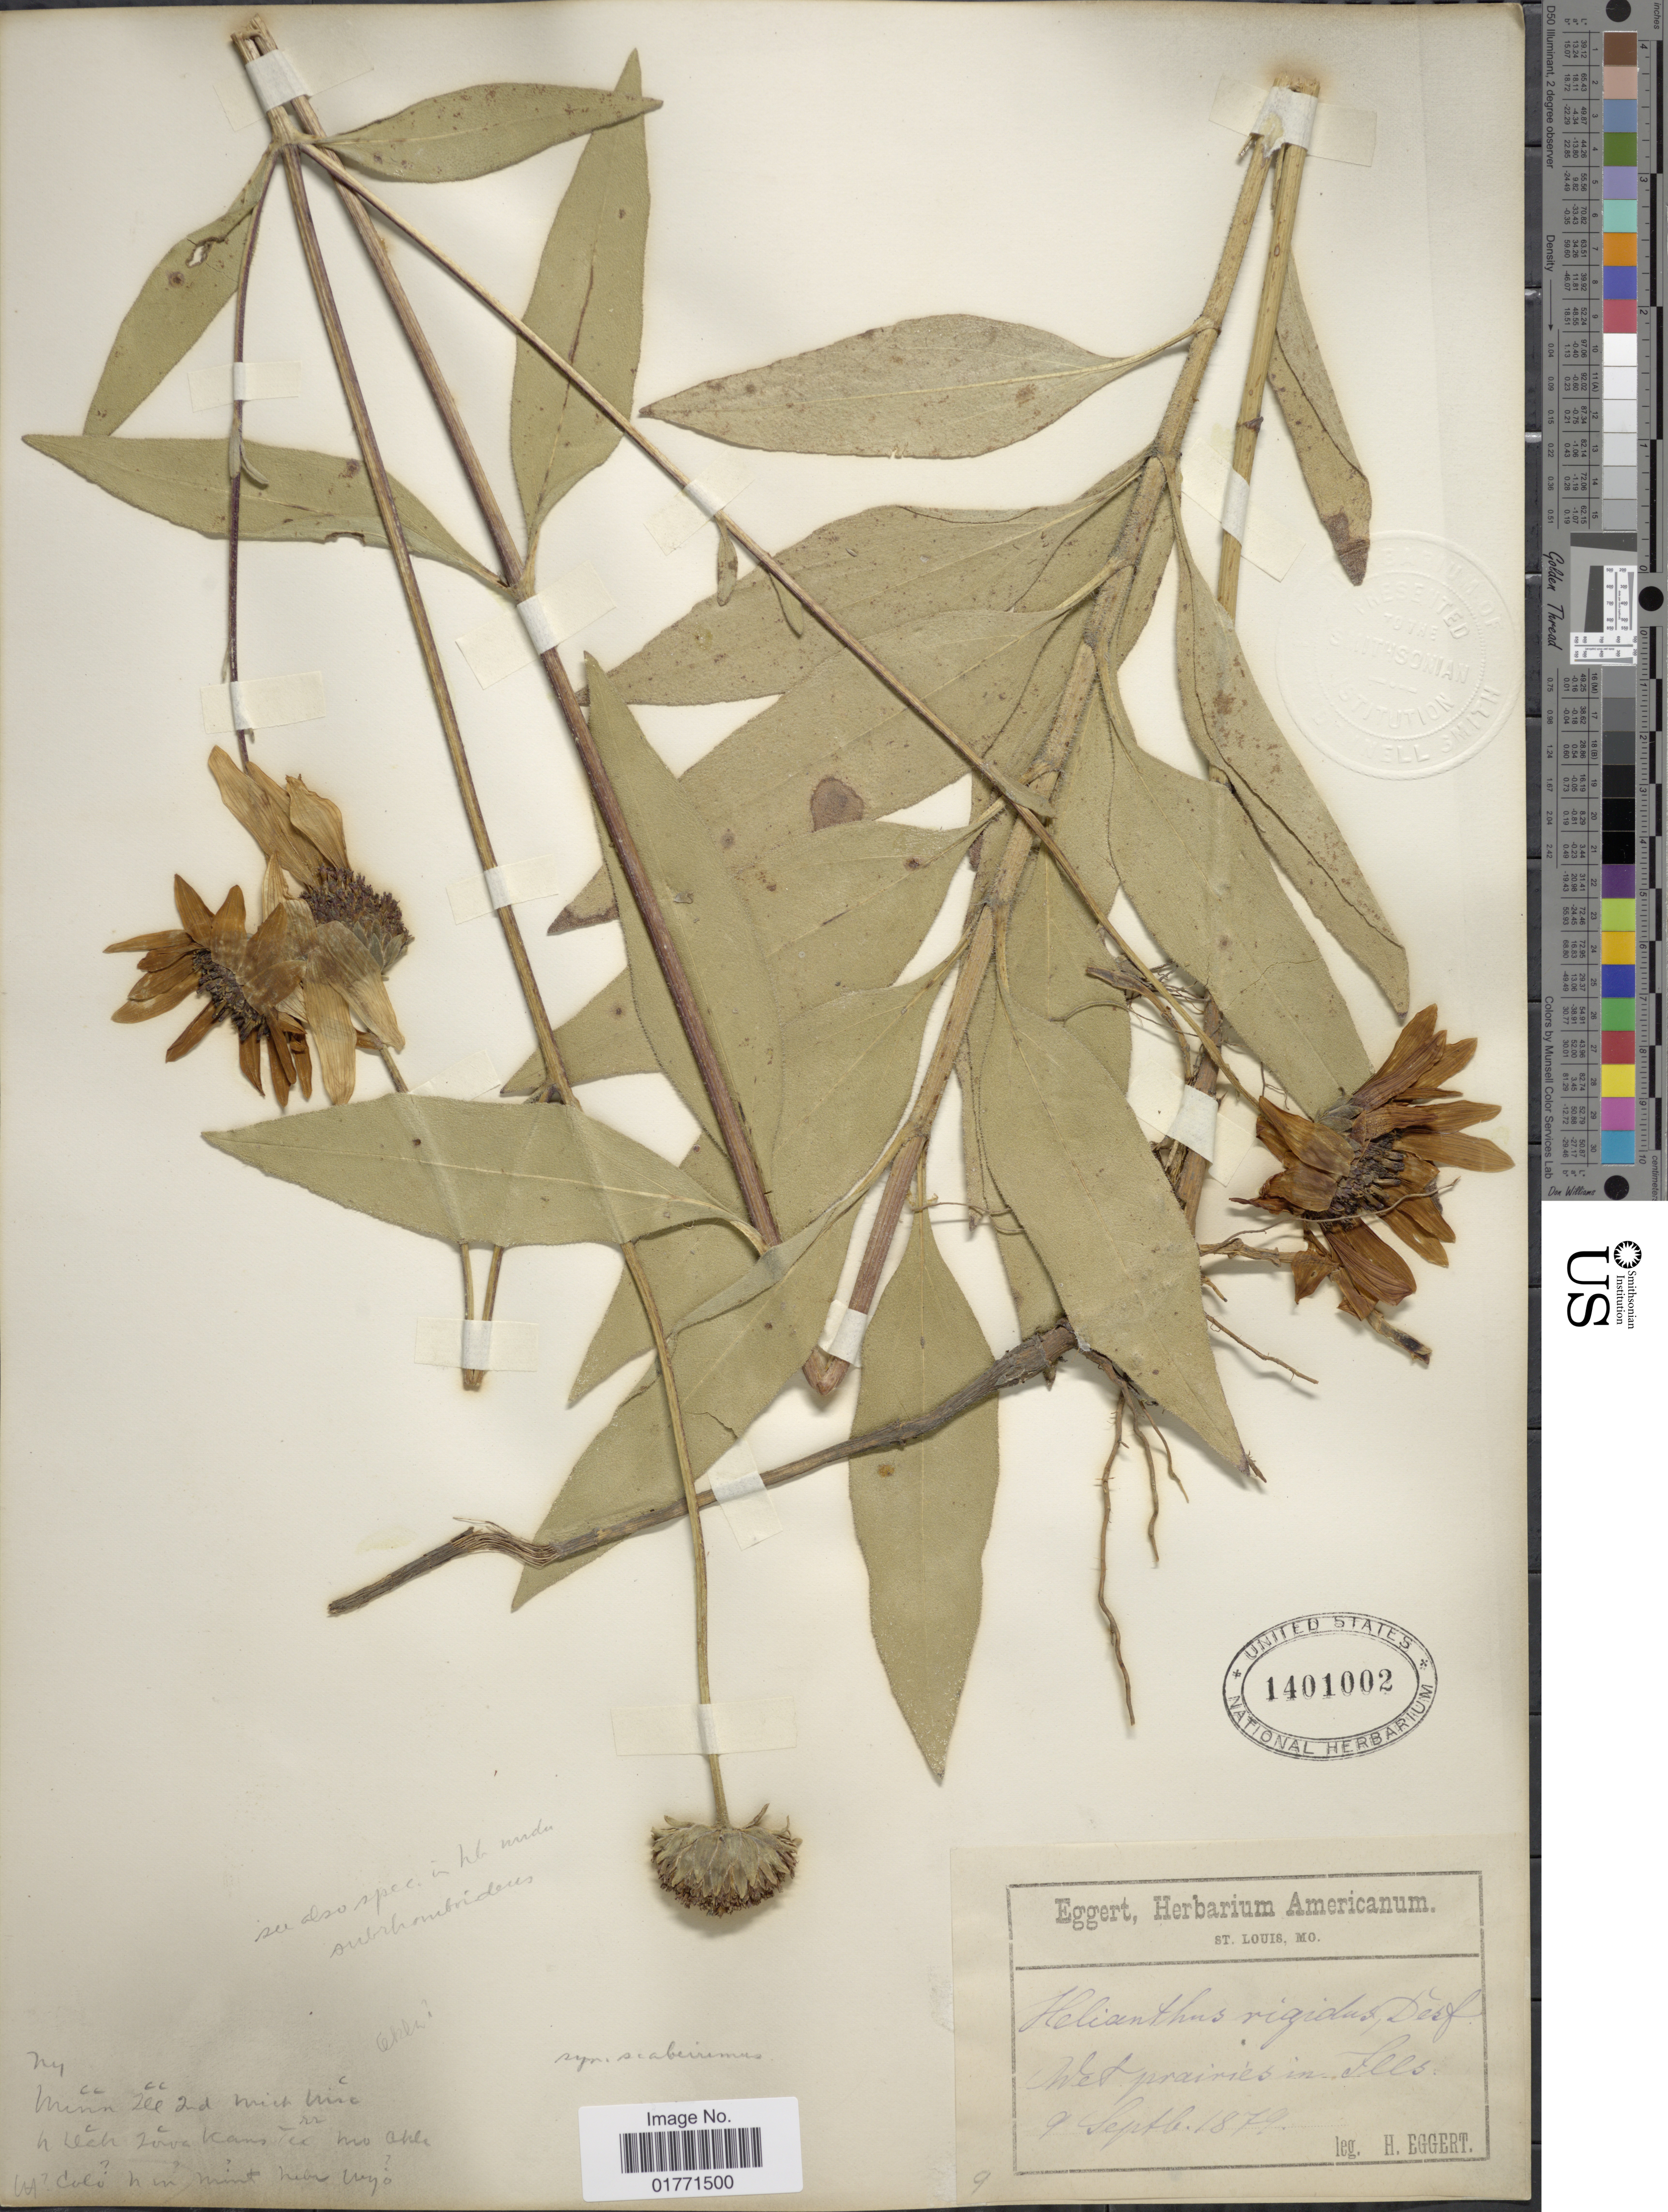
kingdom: Plantae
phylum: Tracheophyta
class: Magnoliopsida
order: Asterales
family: Asteraceae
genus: Helianthus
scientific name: Helianthus rigidus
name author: (Cass.) Desf.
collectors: H. Eggert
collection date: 1879-09-09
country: United States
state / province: Illinois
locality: Wet prairies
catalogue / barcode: US 1401002